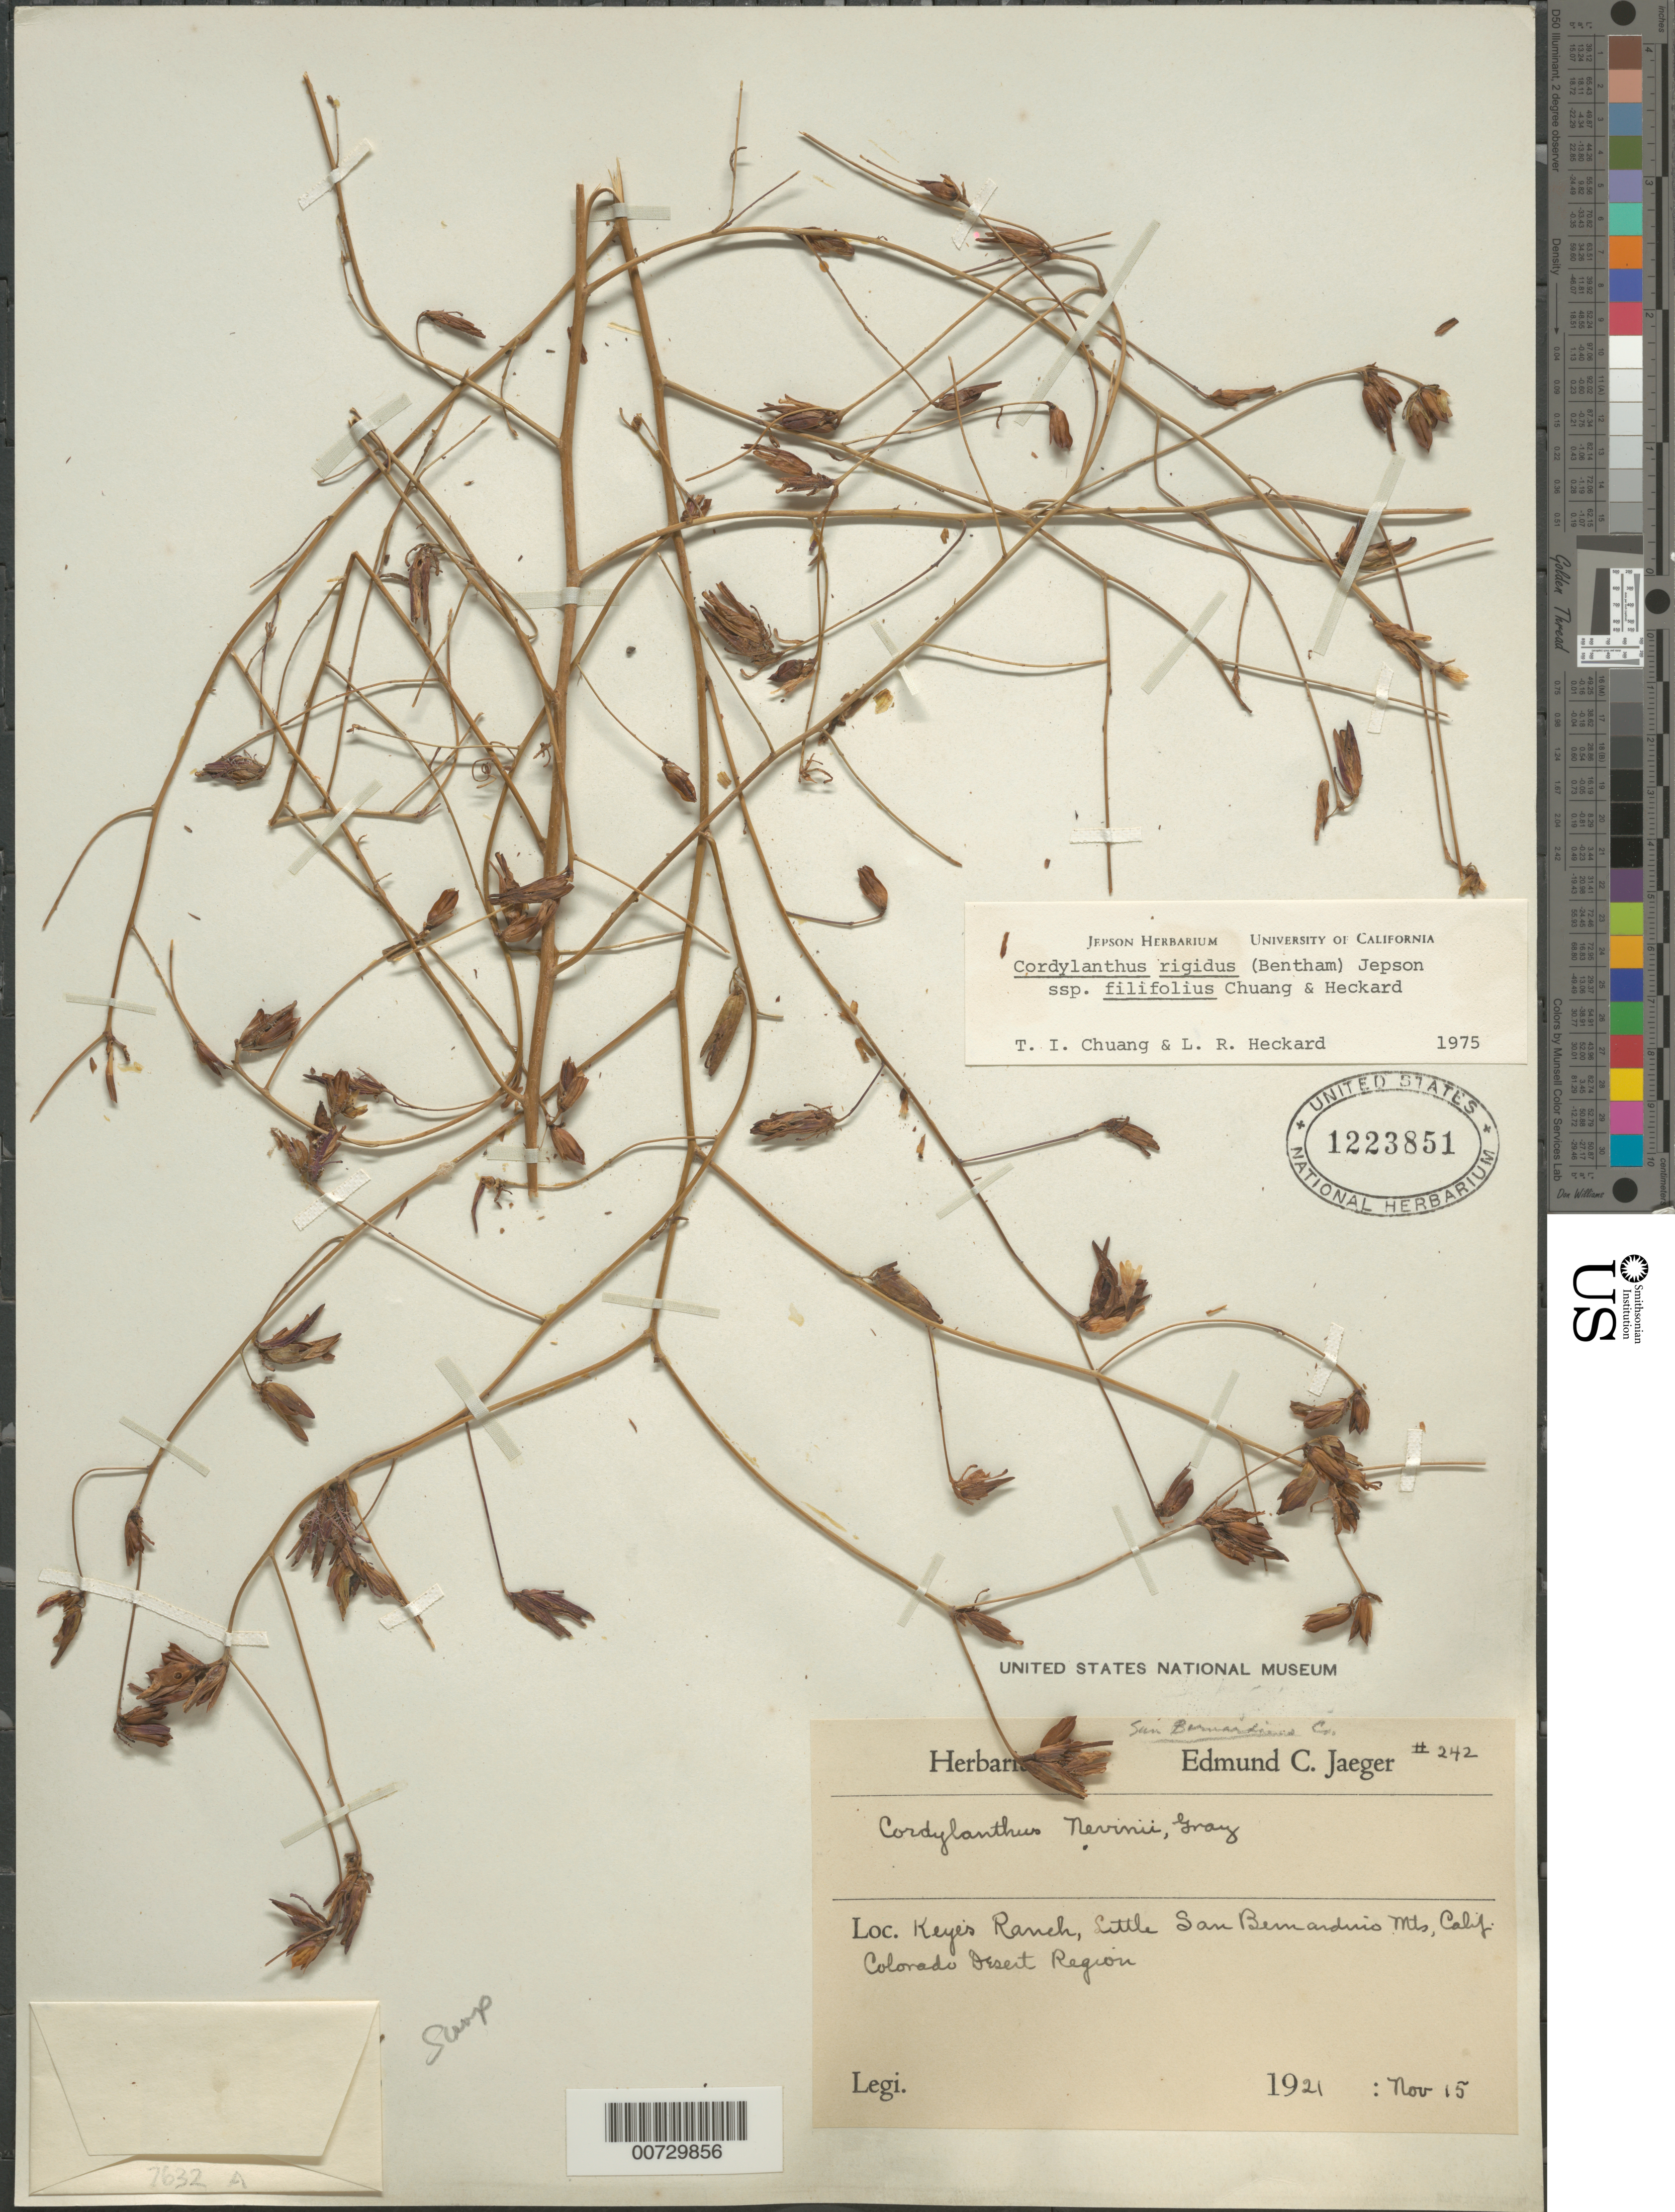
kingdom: Plantae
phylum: Tracheophyta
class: Magnoliopsida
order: Lamiales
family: Orobanchaceae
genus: Cordylanthus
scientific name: Cordylanthus rigidus subsp. filifolius T.I. Chuang & Heckard, ined.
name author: T.I. Chuang & Heckard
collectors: E. Jaeger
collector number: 242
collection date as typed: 15 Nov 1921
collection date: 1921-11-15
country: United States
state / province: California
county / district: San Bernardino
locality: Keyes Ranch, Little San Bernardino Mts. Colorado desert region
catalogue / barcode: US 1223851